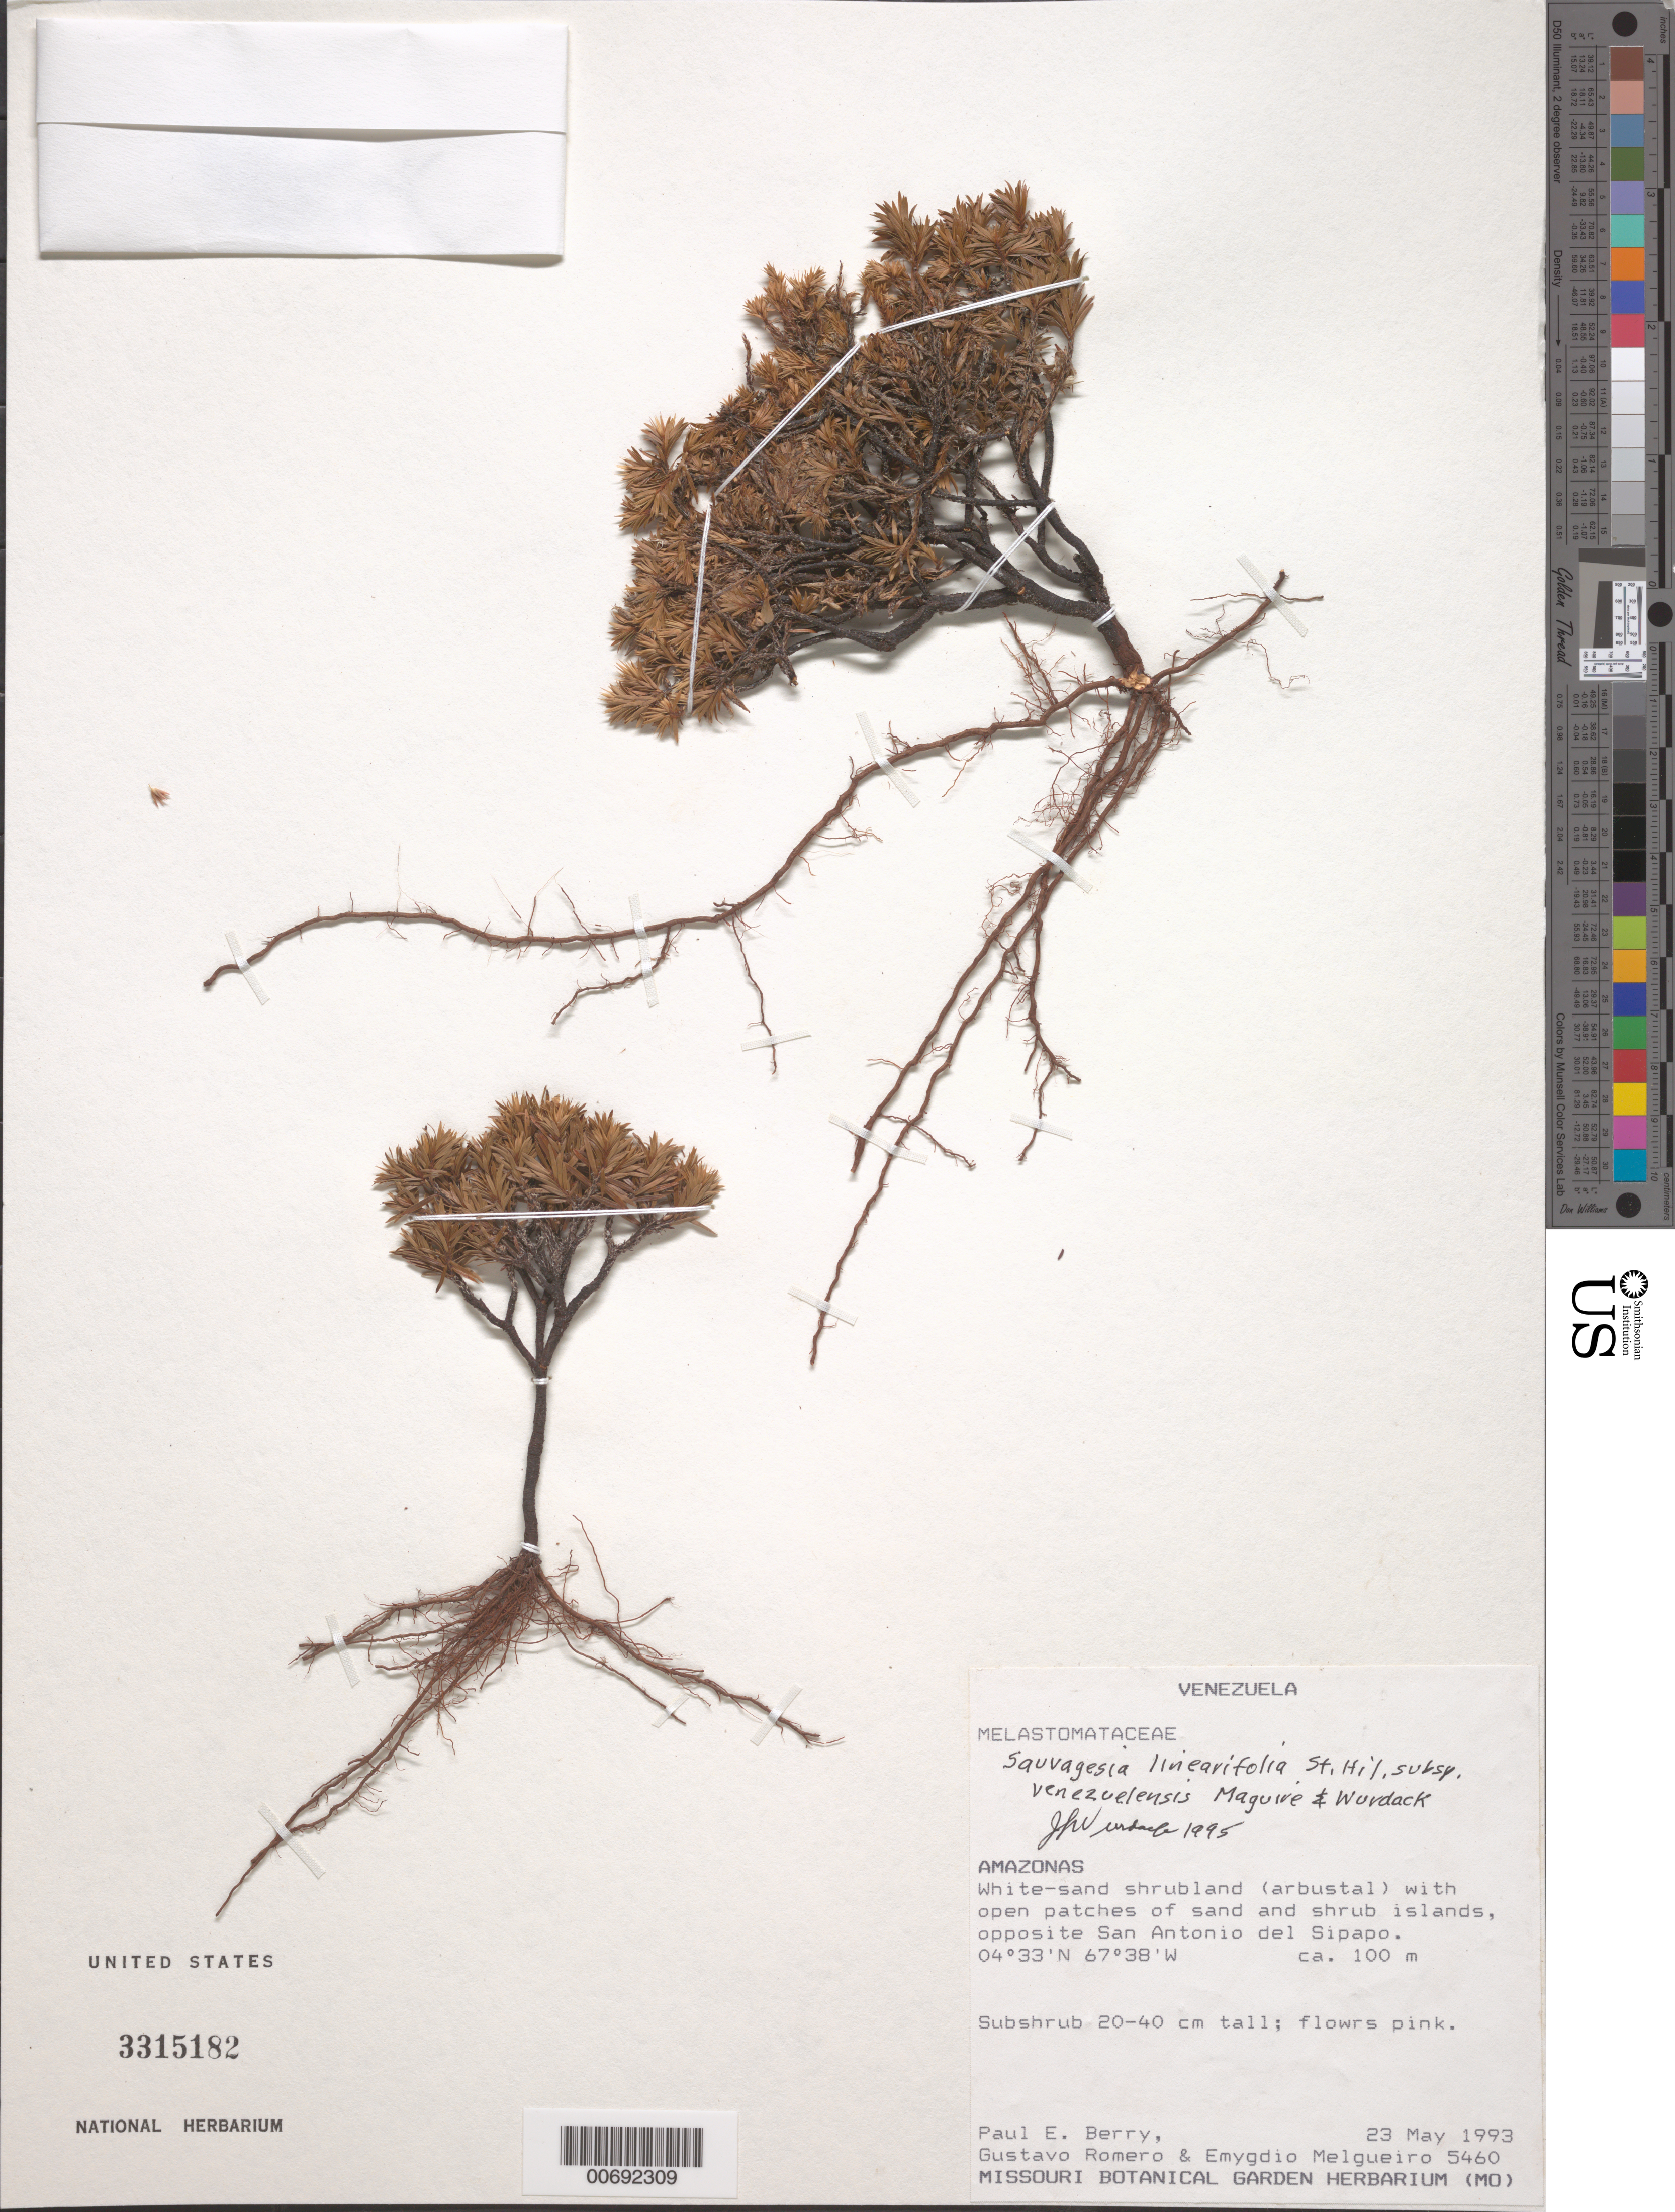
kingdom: Plantae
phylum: Tracheophyta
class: Magnoliopsida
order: Malpighiales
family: Ochnaceae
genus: Sauvagesia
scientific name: Sauvagesia linearifolia subsp. venezuelensis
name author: Maguire & Wurdack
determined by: Wurdack, John J., (US), US (UNITED STATES)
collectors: P. E. Berry, G. A. Romero & E. Melgueiro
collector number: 5460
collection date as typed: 23-May-93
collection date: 1993-05-23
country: Venezuela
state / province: Amazonas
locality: San Antonio del Sipapo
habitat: White sand shrubland with open patches of sand and shrub islands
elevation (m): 100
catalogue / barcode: US 3315182